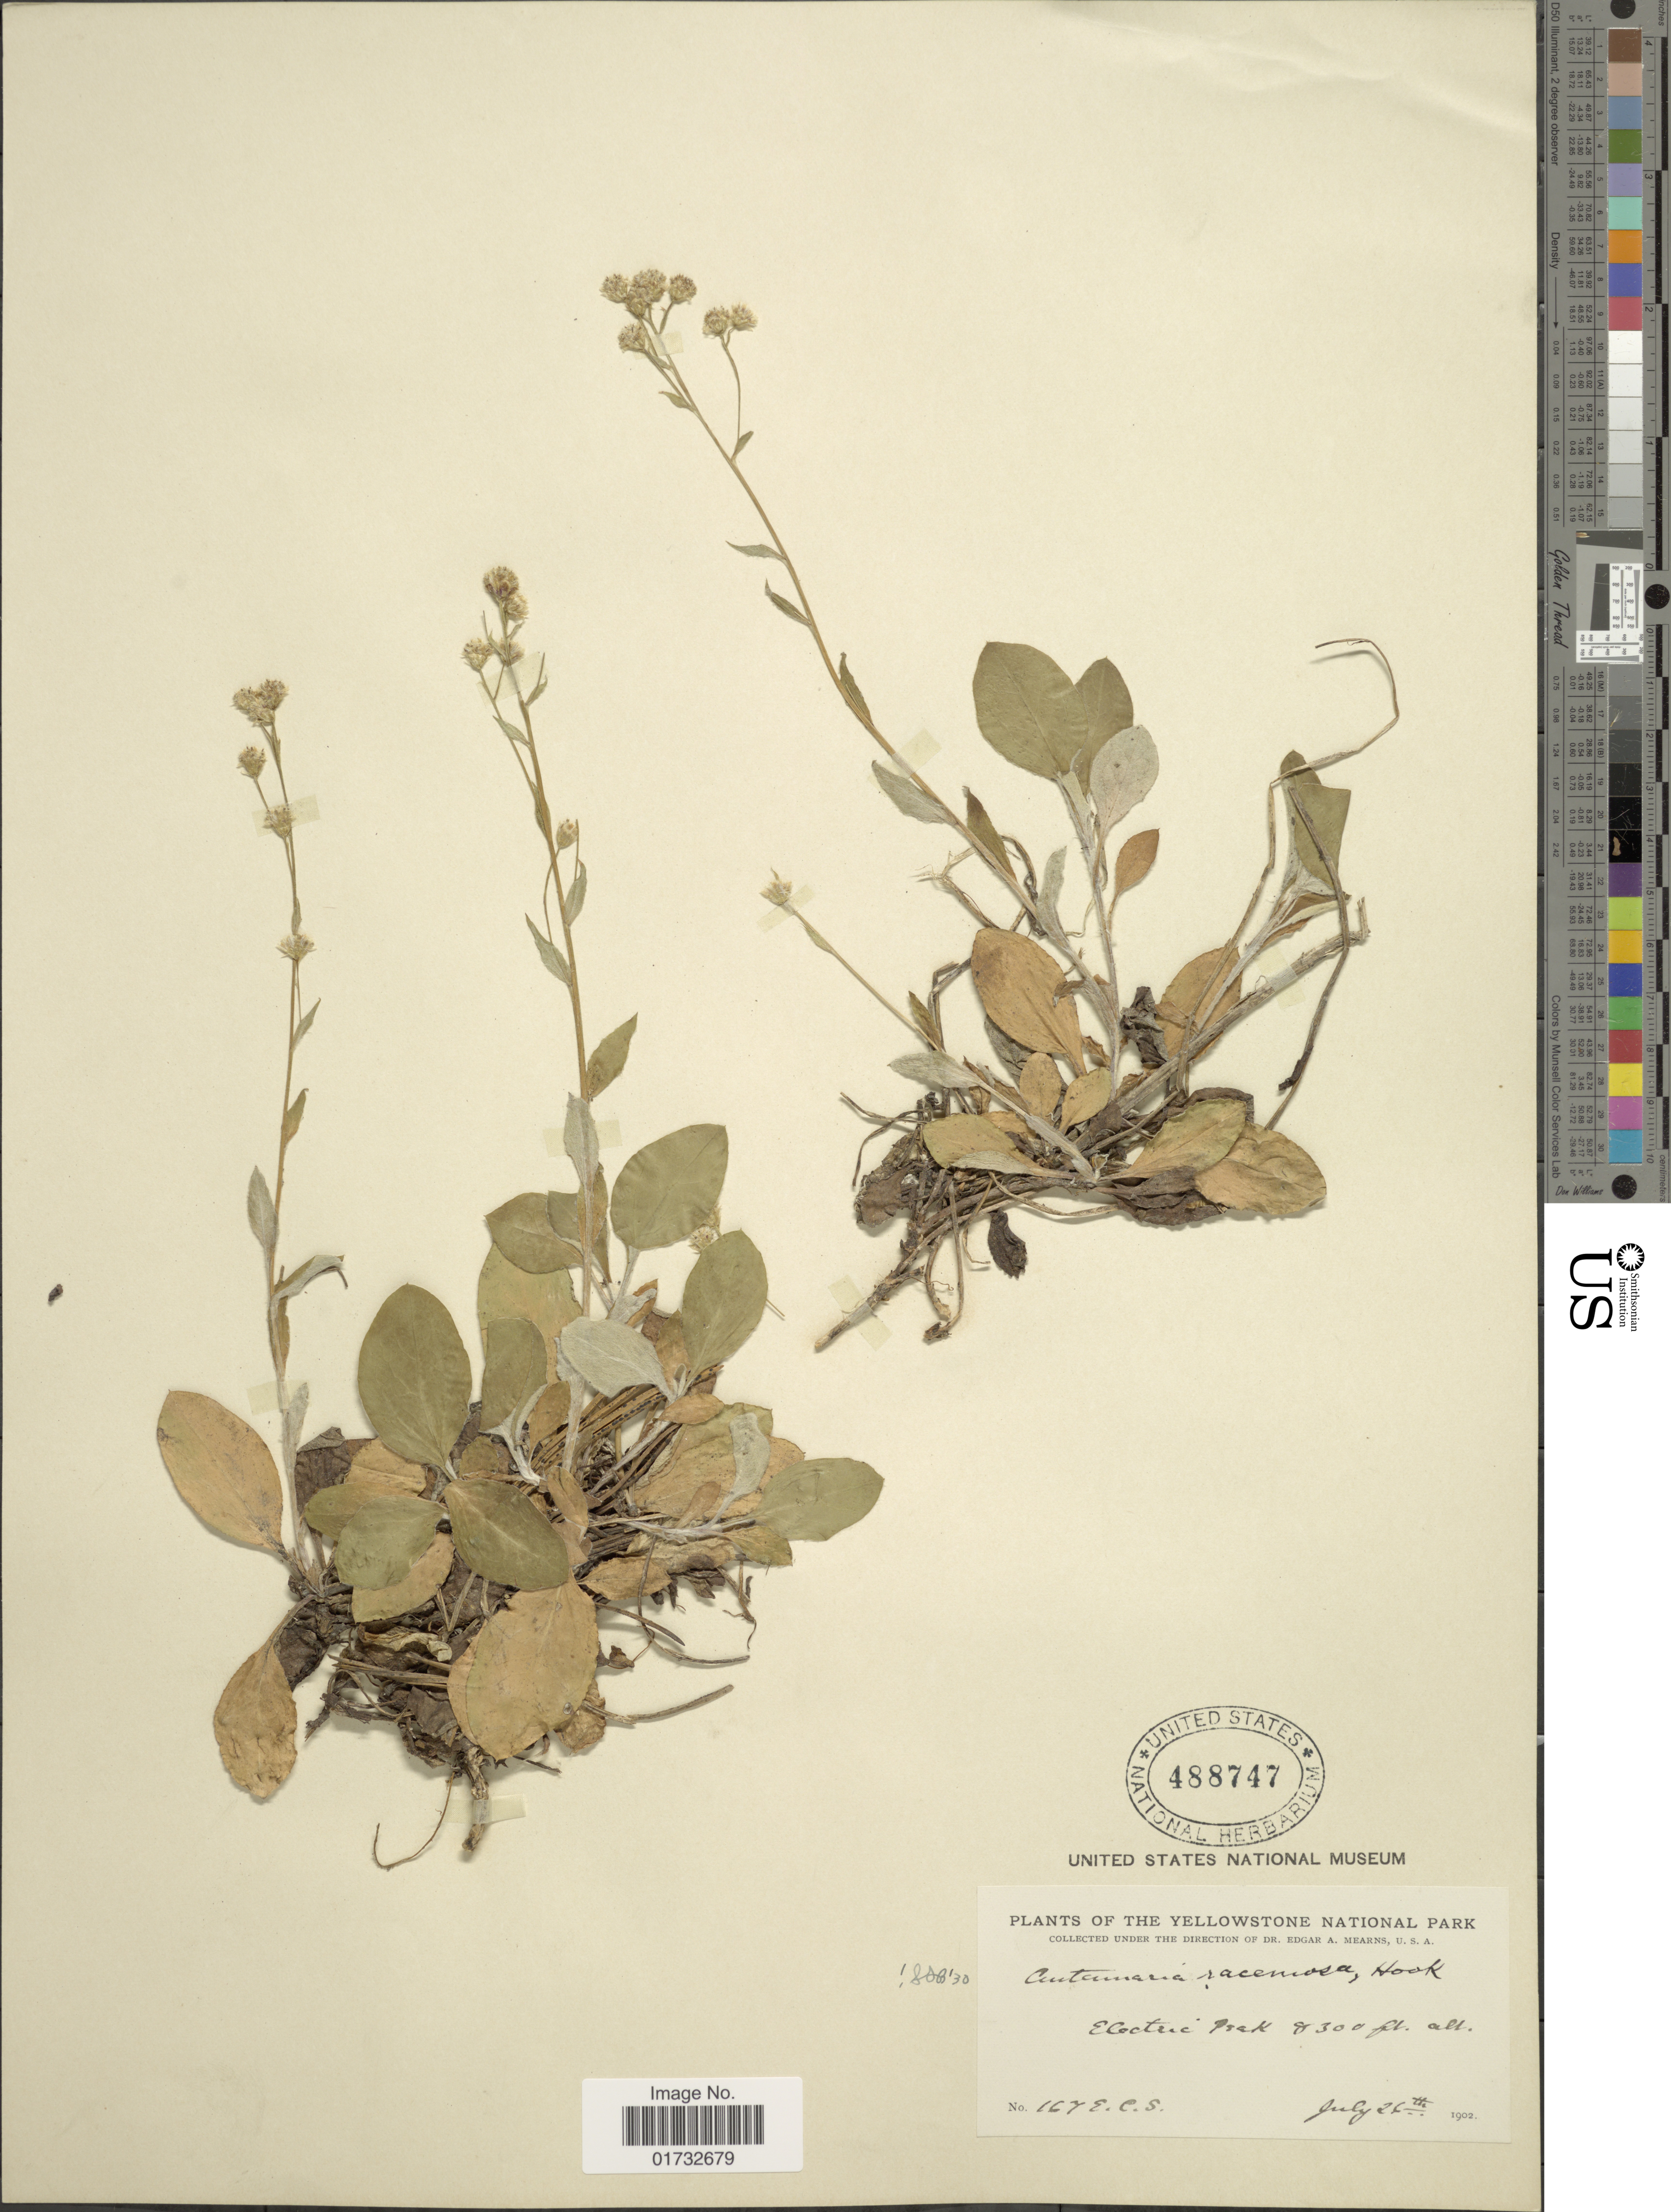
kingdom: Plantae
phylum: Tracheophyta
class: Magnoliopsida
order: Asterales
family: Asteraceae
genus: Antennaria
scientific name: Antennaria racemosa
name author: Hook.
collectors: E. C. Smith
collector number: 167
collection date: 1902-07-26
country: United States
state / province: Montana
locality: Yellowstone National Park. Electric Peak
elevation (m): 2530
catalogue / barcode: US 488747